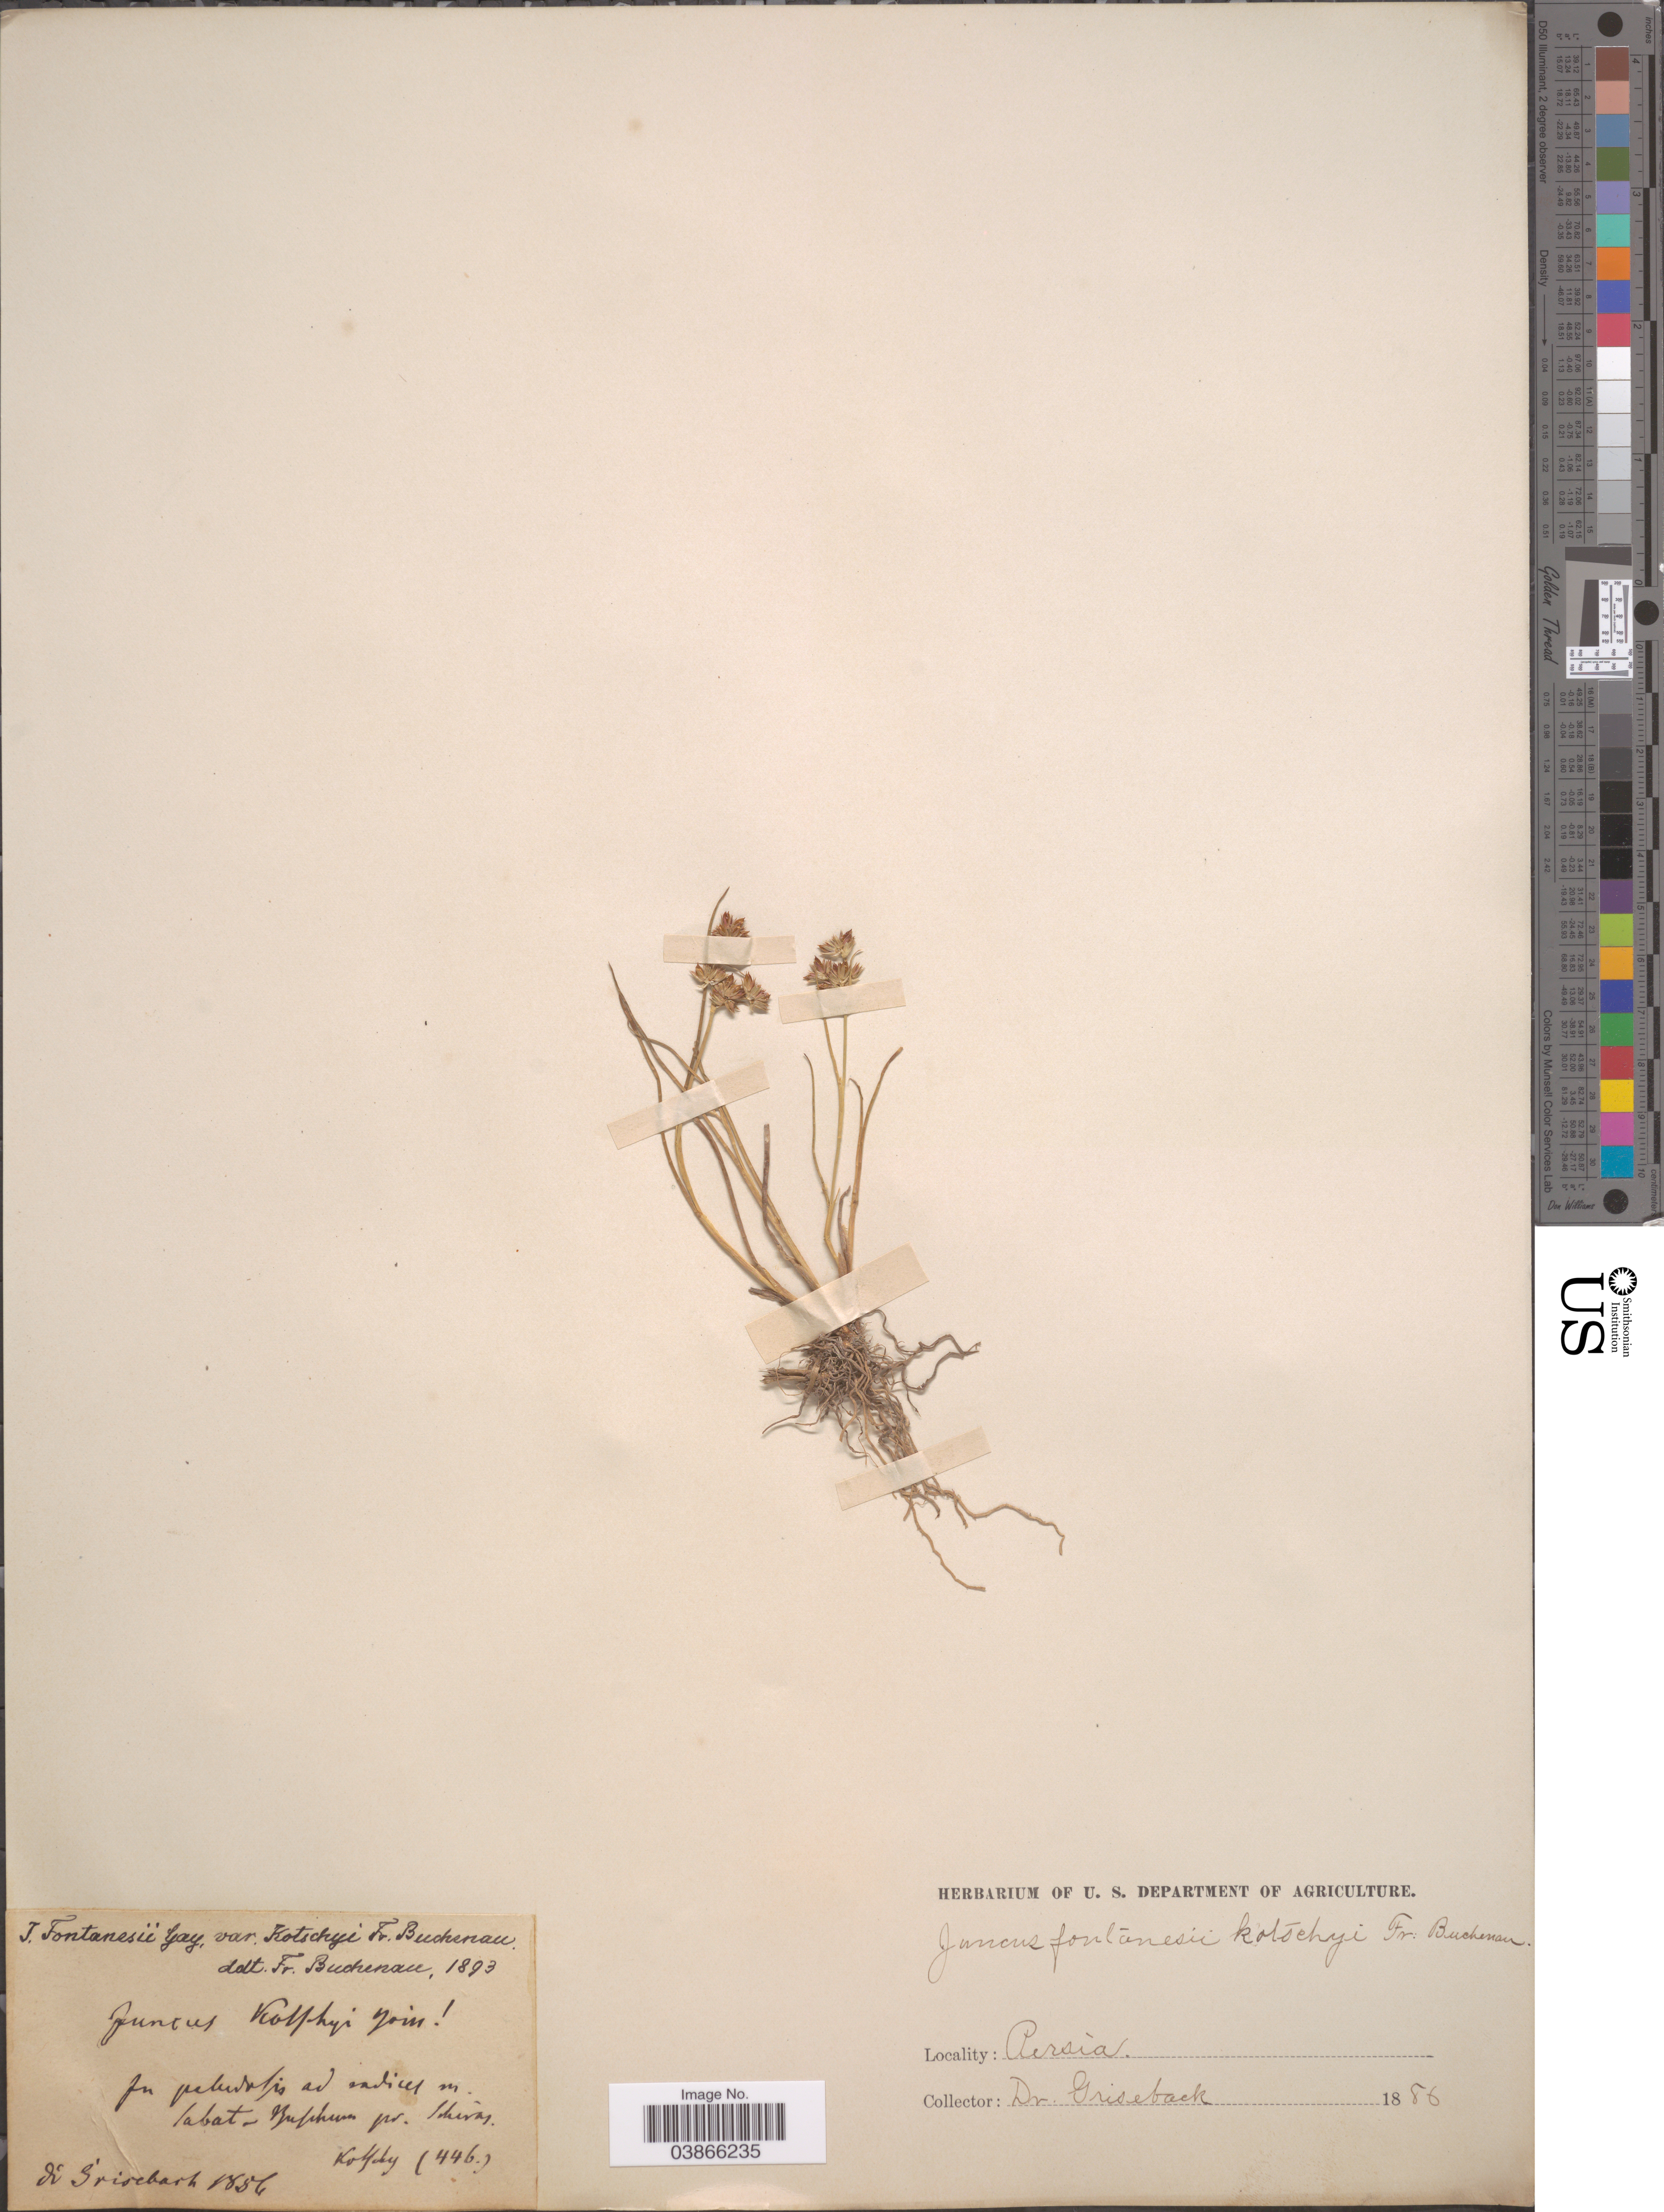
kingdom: Plantae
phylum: Tracheophyta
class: Liliopsida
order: Poales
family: Juncaceae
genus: Juncus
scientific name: Juncus fontanesii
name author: J. Gay ex Laharpe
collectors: Grisebach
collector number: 446?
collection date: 1886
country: Iran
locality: In palustris ad radices m labat Buphum pr. Schiras. [interpreted] Persia.